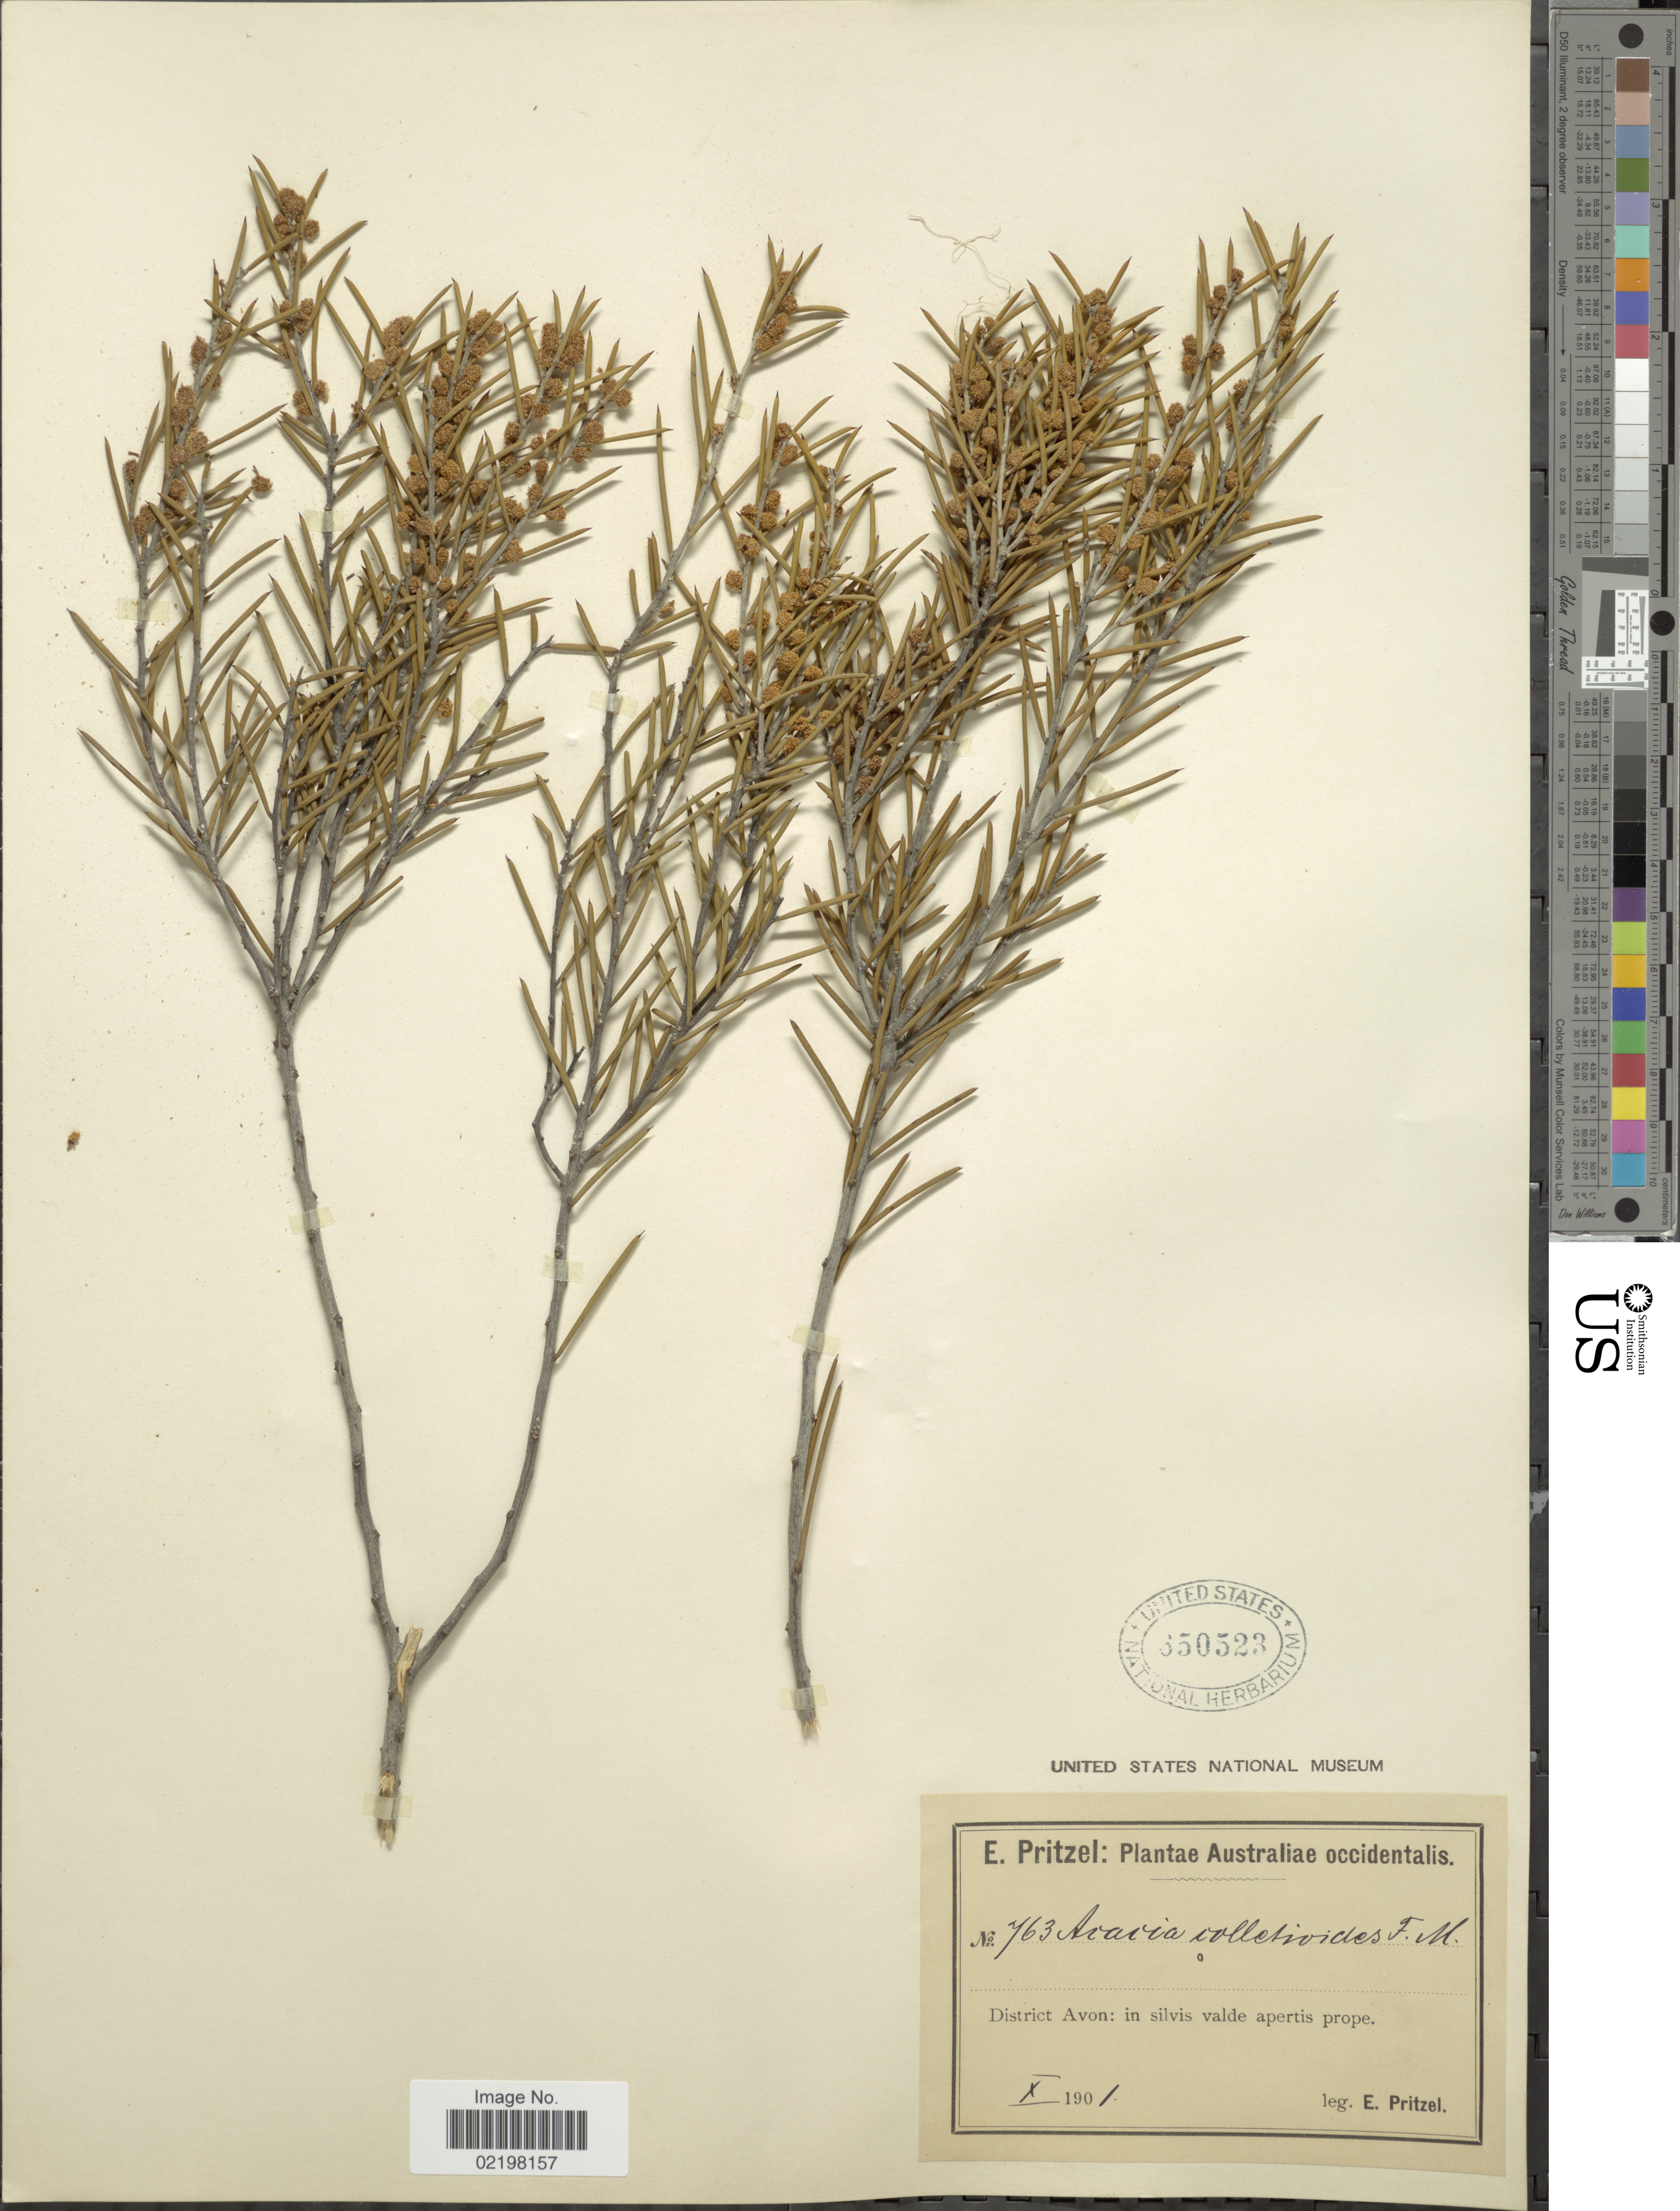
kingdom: Plantae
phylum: Tracheophyta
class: Magnoliopsida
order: Fabales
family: Fabaceae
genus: Acacia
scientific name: Acacia colletioides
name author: Benth.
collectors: E. G. Pritzel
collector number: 763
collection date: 1901-10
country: Australia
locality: Australiae occidentalis, District Avon: in silvis valde apertis prope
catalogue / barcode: US 650523